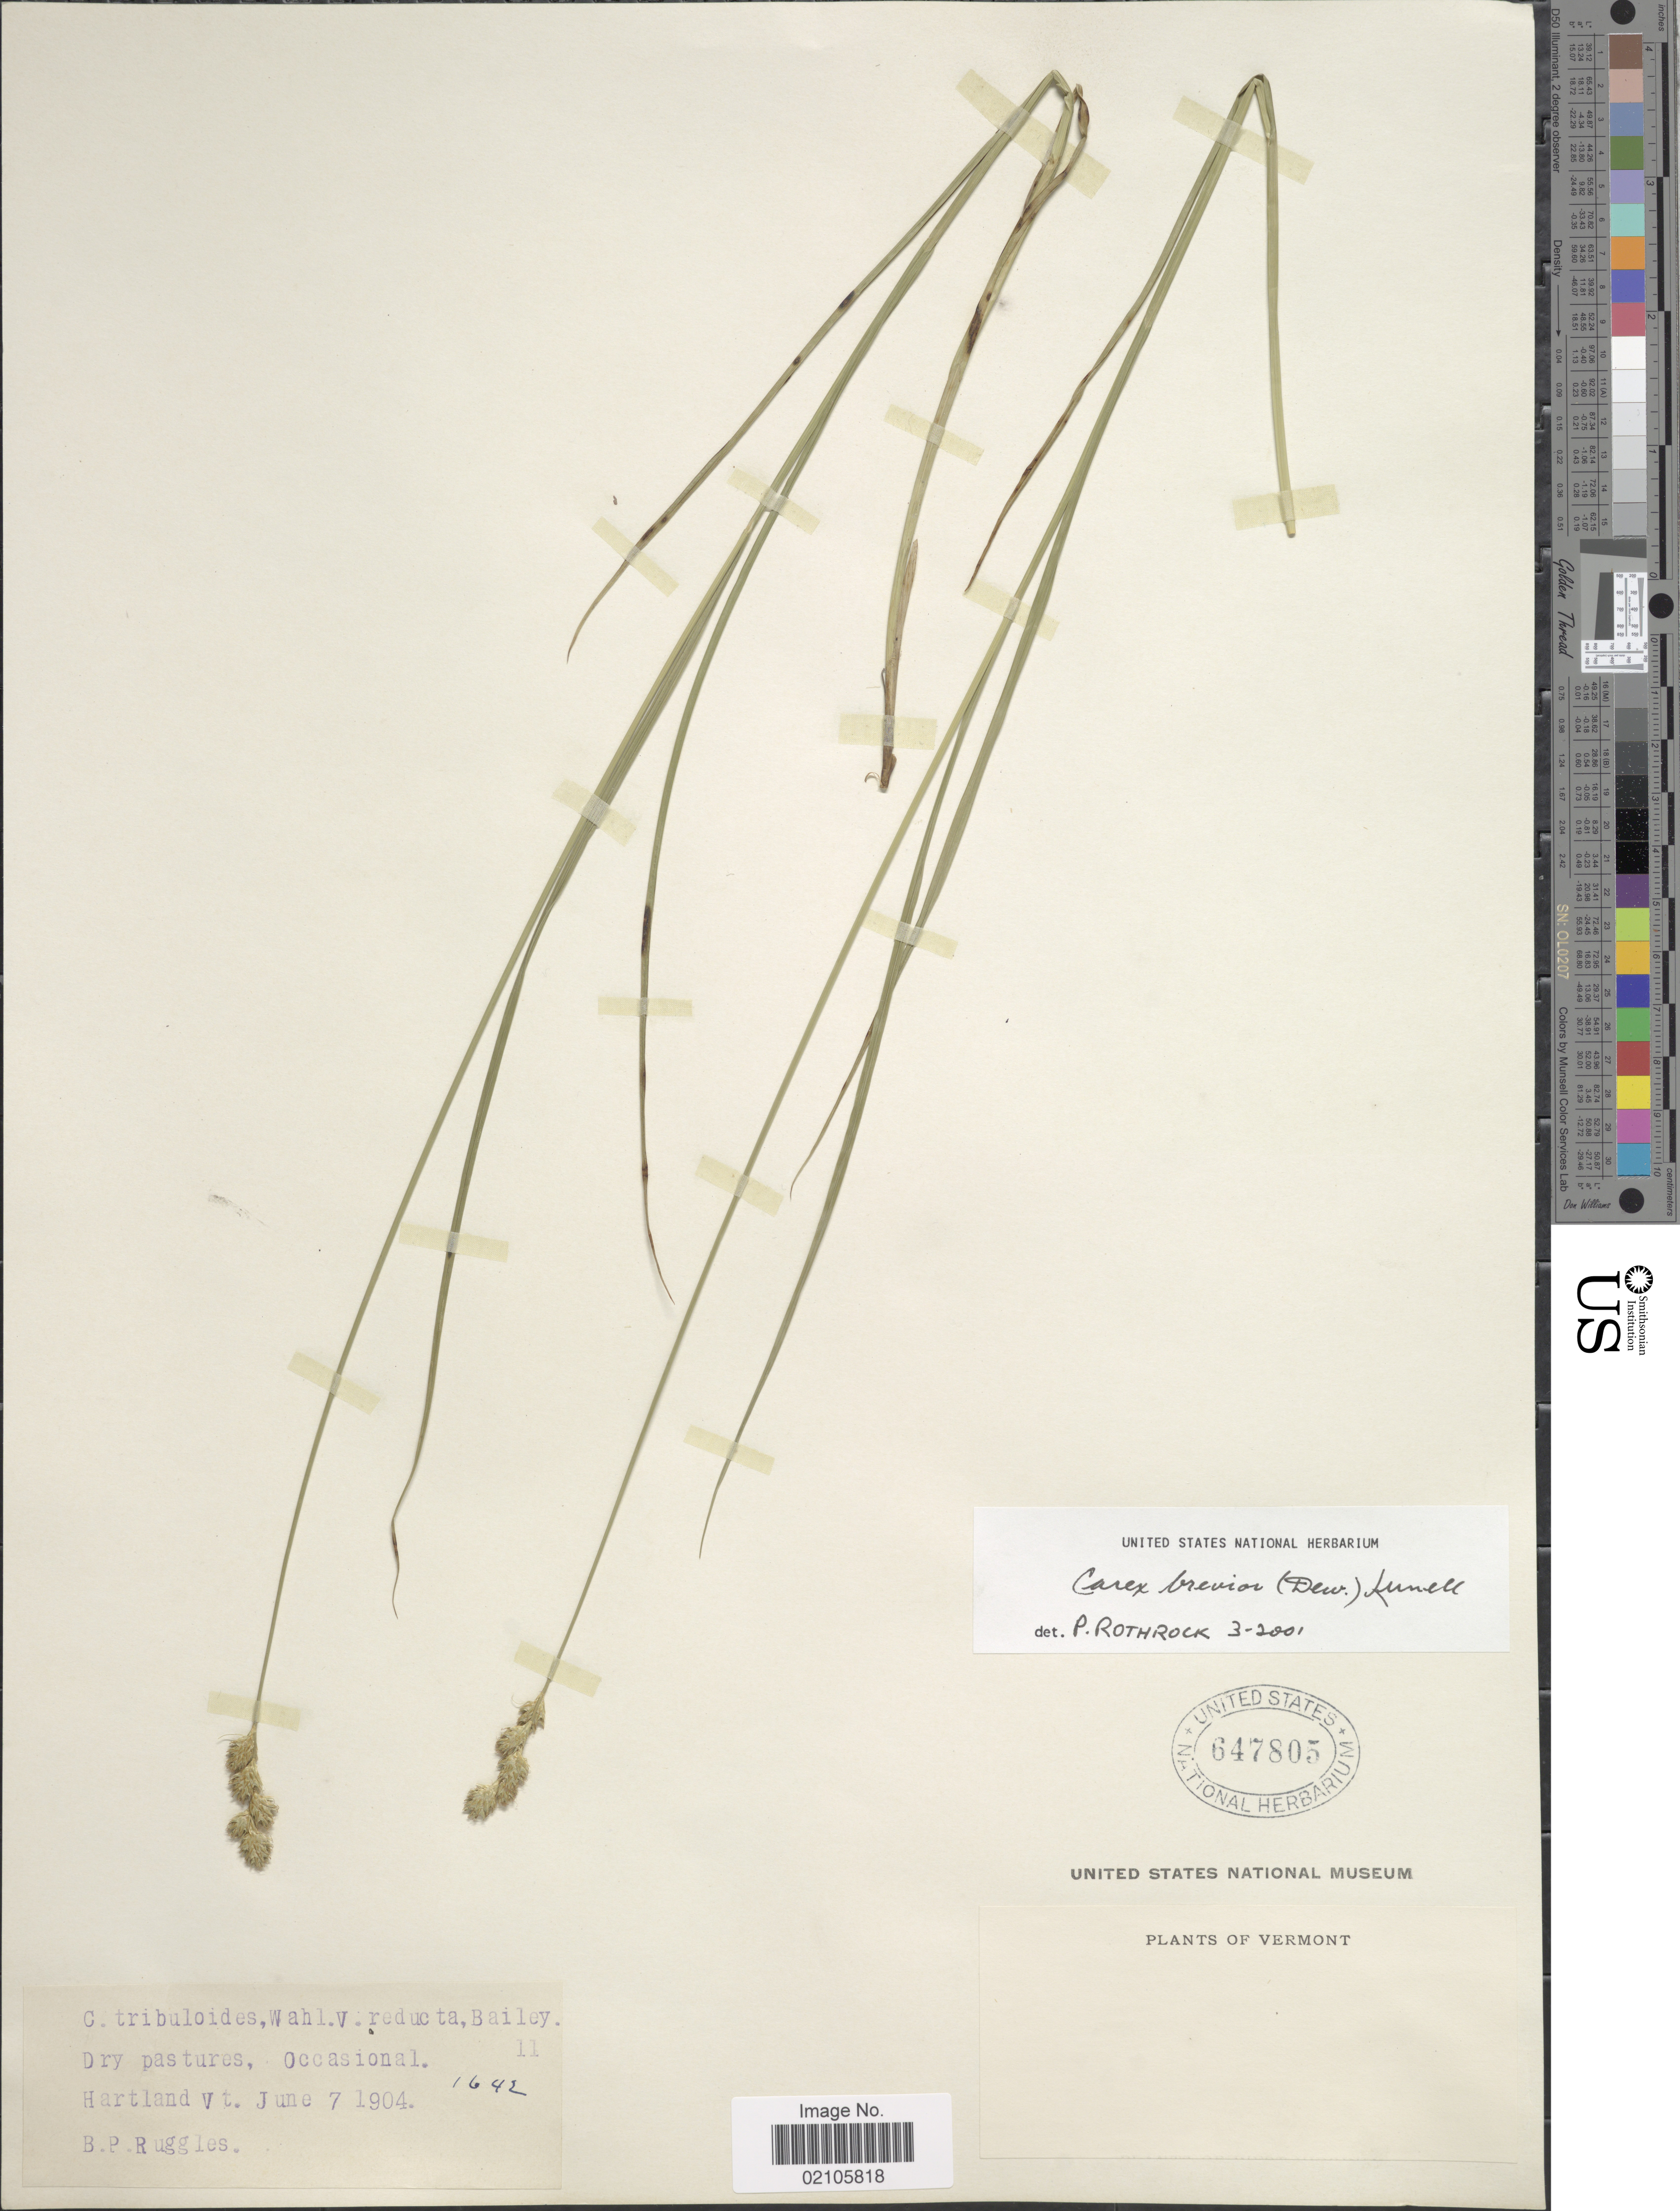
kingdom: Plantae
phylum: Tracheophyta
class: Liliopsida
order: Poales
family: Cyperaceae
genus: Carex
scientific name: Carex brevior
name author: (Dewey) Mack. ex Lunell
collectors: B. Ruggles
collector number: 1642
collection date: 1904-06-07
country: United States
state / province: Vermont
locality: Hartland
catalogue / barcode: US 647805